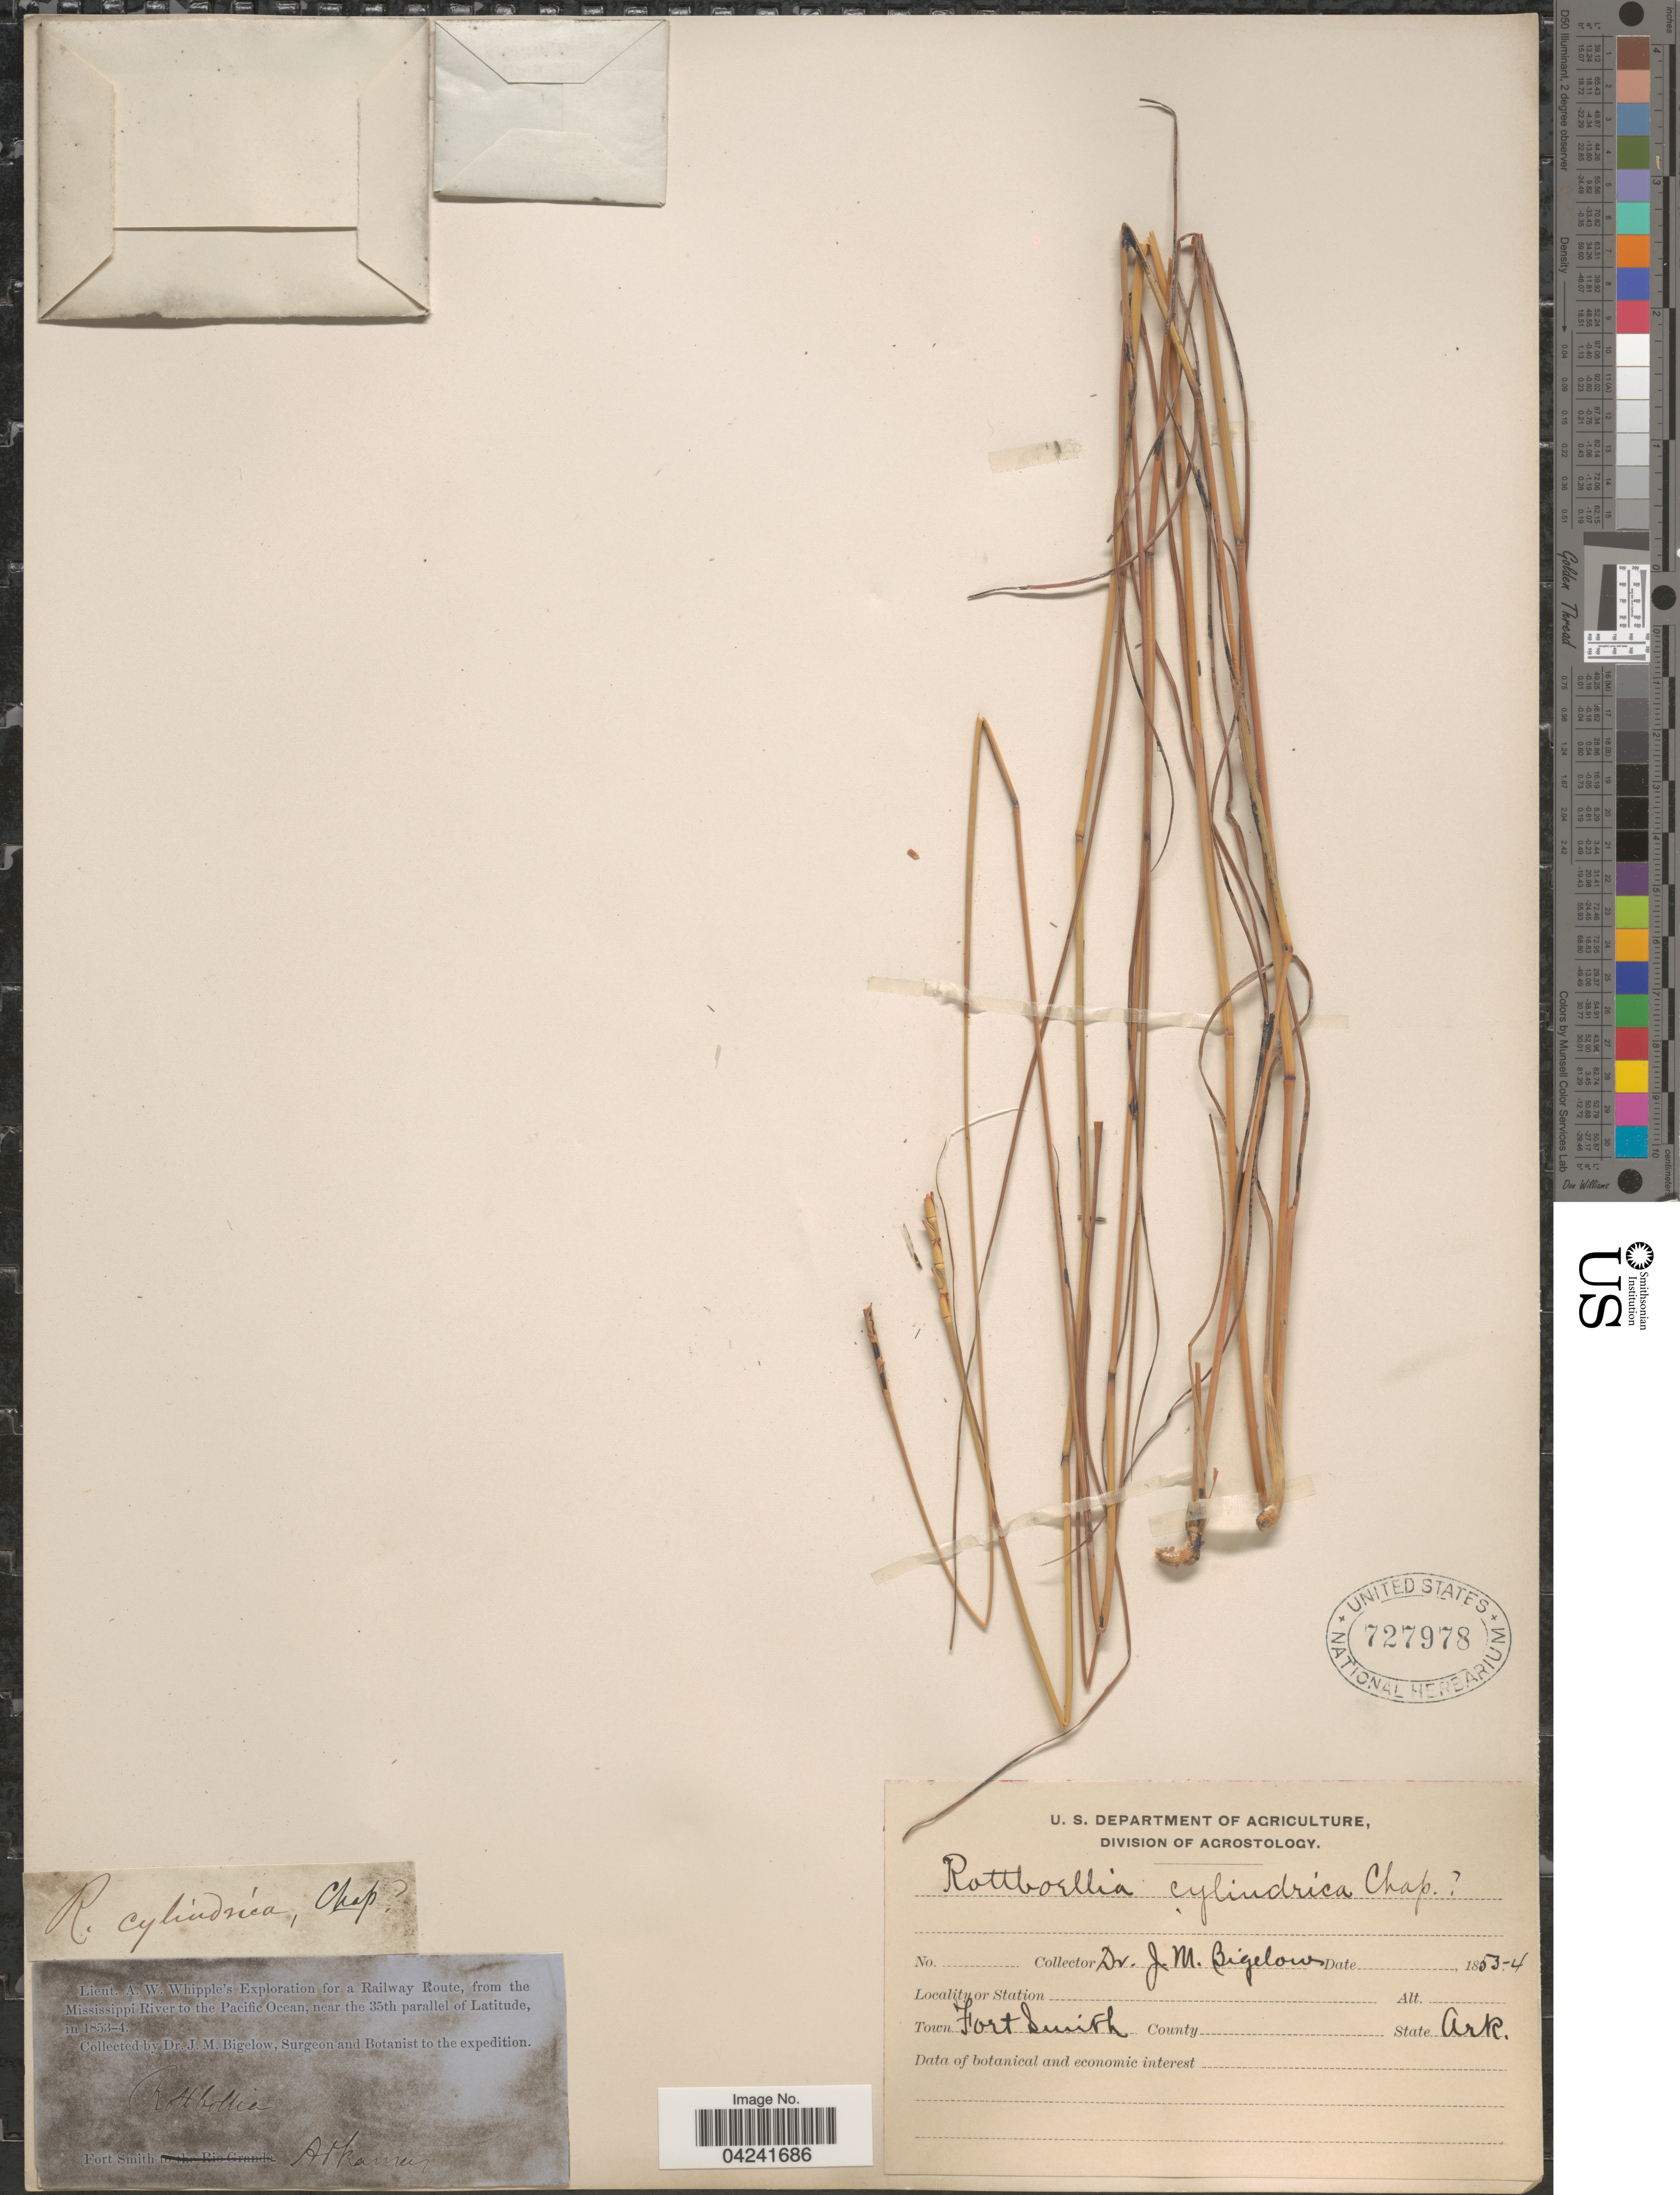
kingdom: Plantae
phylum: Tracheophyta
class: Liliopsida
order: Poales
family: Poaceae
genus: Mnesithea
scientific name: Mnesithea cylindrica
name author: (Michx.) de Koning & Sosef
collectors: J. M. Bigelow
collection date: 1853/1854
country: United States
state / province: Arkansas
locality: Town Fort Smith. Lieut. A. W. Whipple's Exploration for a Railway Route, from the Mississippi River to the Pacific Ocean, near the 35th parallel of Latitude in 1853-4.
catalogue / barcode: US 727978